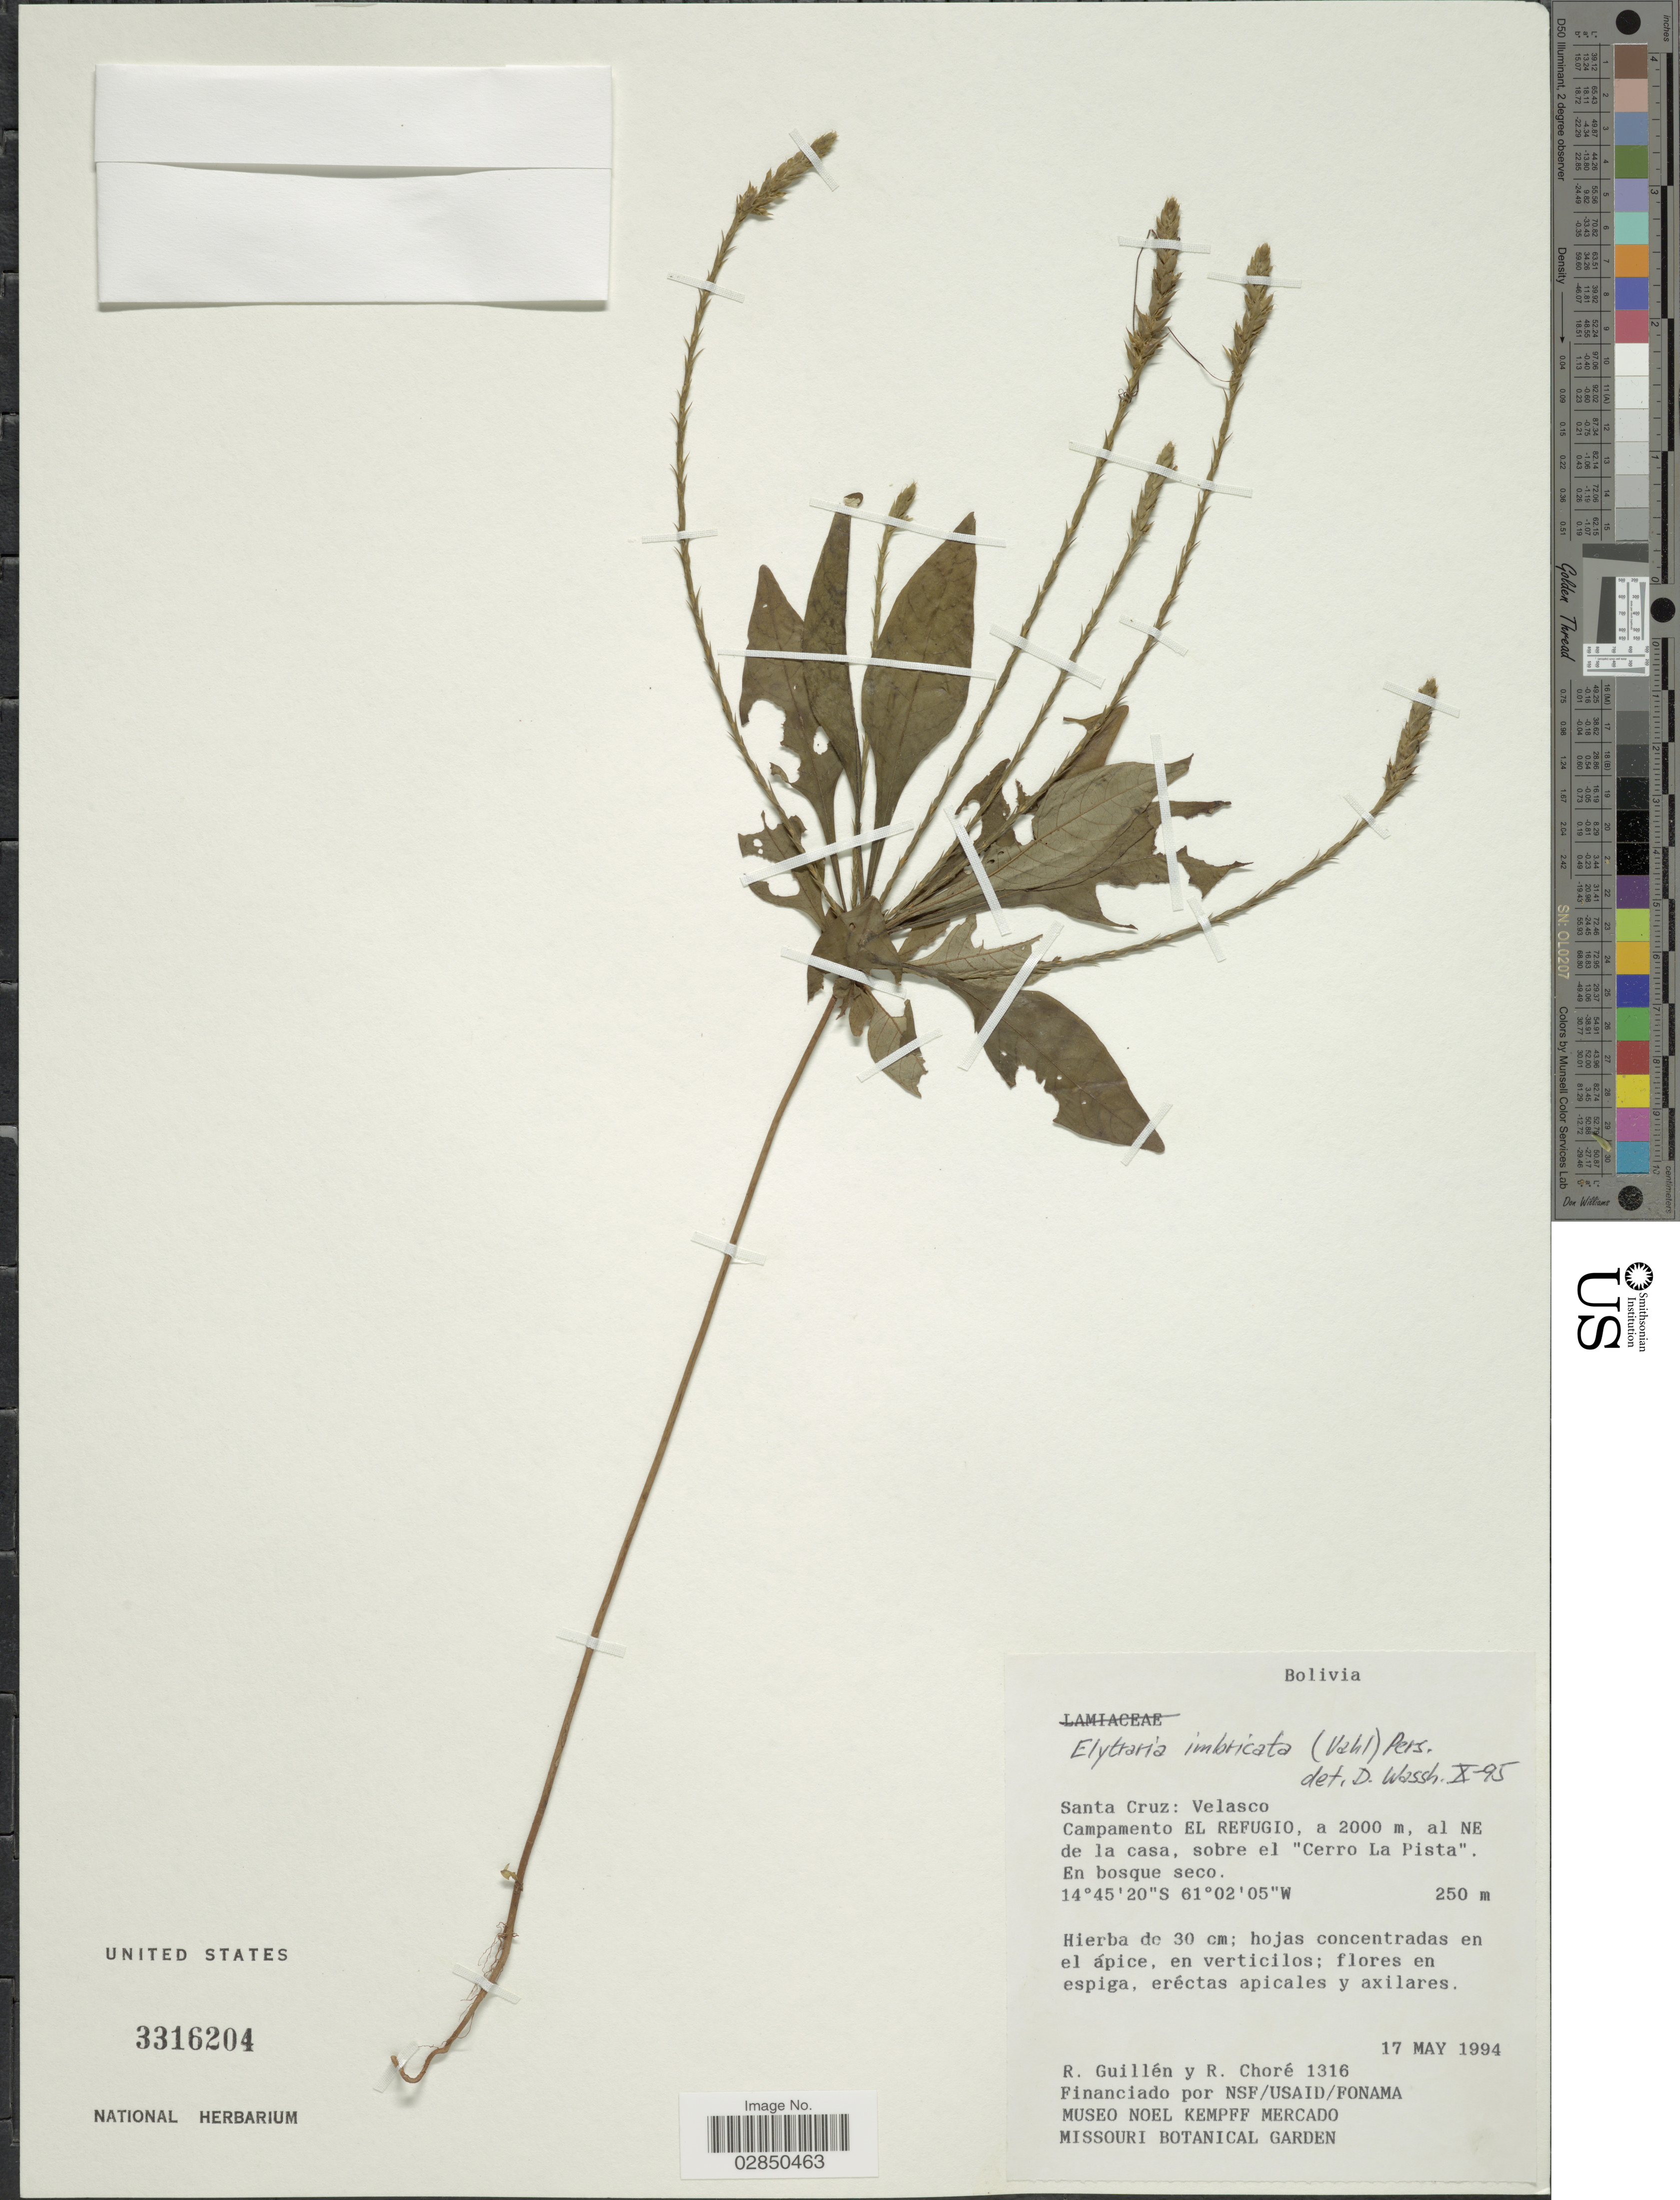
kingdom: Plantae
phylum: Tracheophyta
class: Magnoliopsida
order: Lamiales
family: Acanthaceae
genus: Elytraria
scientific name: Elytraria imbricata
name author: (Vahl) Pers.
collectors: R. Guillen & R. Choré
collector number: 1316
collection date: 1994-05-17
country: Bolivia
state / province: Santa Cruz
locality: Velasco. Campamento El Refugio, al NE de la casa, sobre el "Cerro La Pista".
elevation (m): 2501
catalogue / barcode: US 3316204